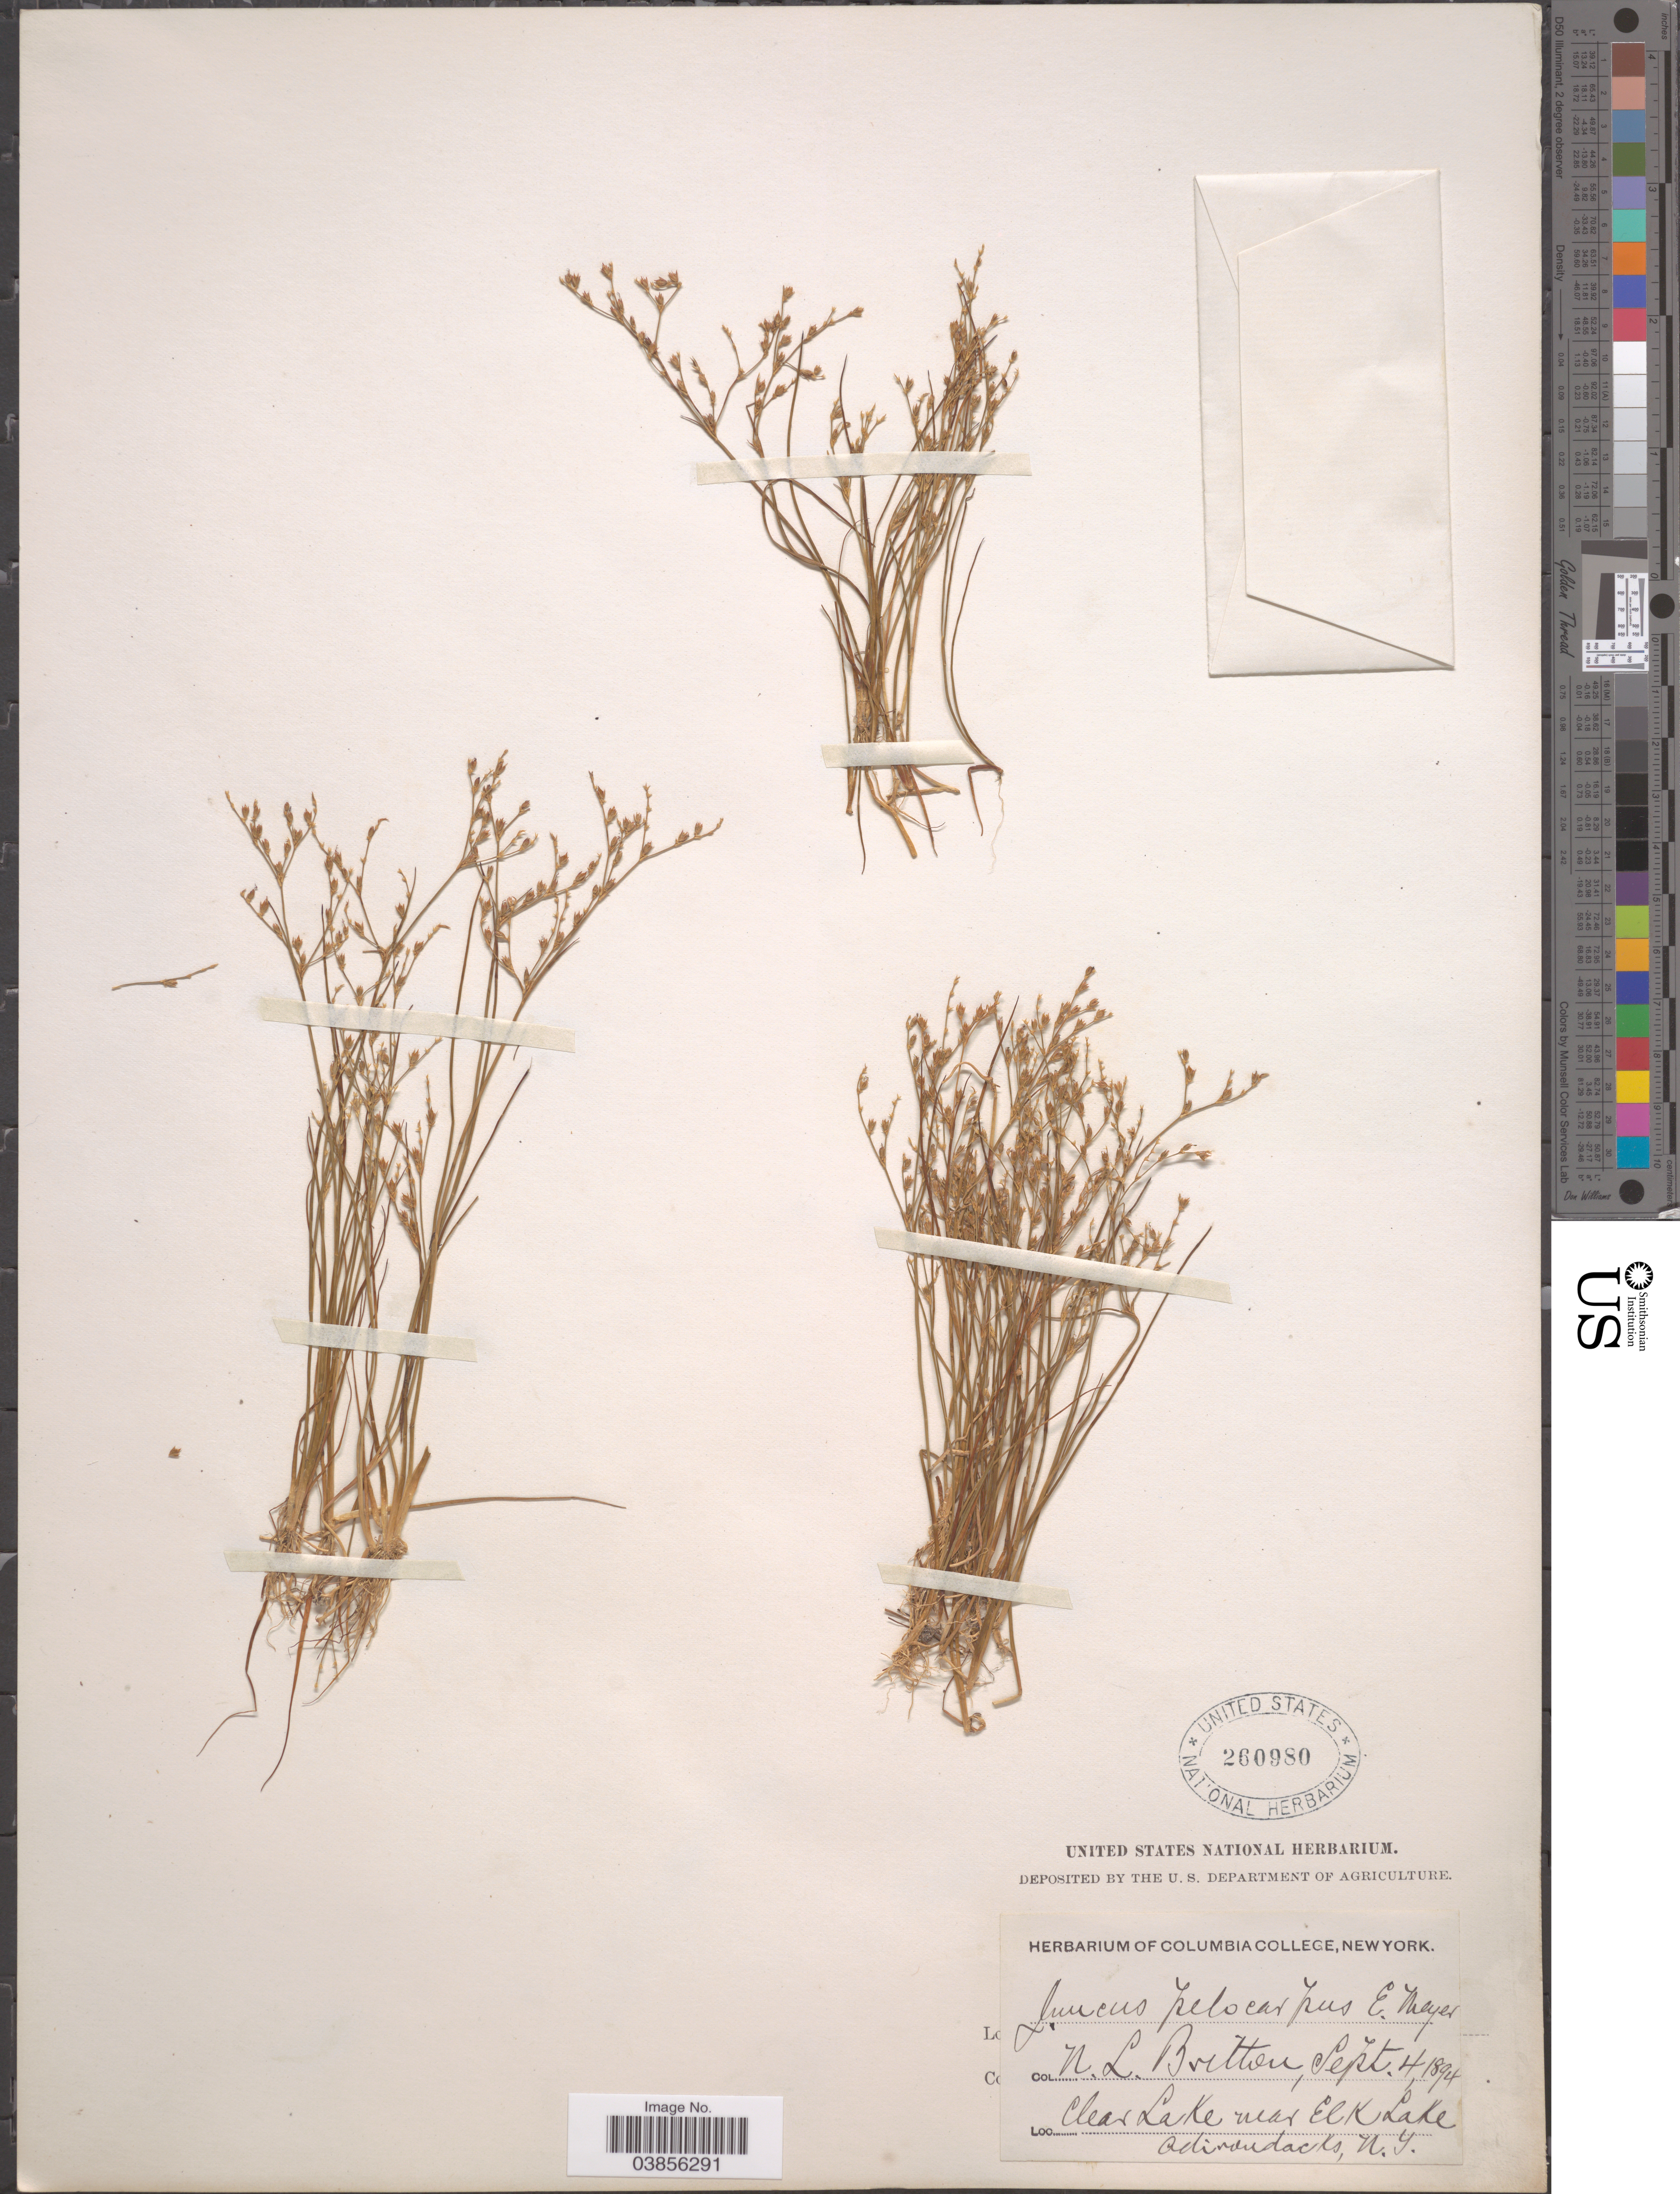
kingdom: Plantae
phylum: Tracheophyta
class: Liliopsida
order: Poales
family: Juncaceae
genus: Juncus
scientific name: Juncus pelocarpus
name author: E. Mey.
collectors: Mrs. N. L. Britton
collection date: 1894-09-04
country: United States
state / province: New York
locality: Clear Lake near Elk Lake. Adirondacks.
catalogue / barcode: US 260980